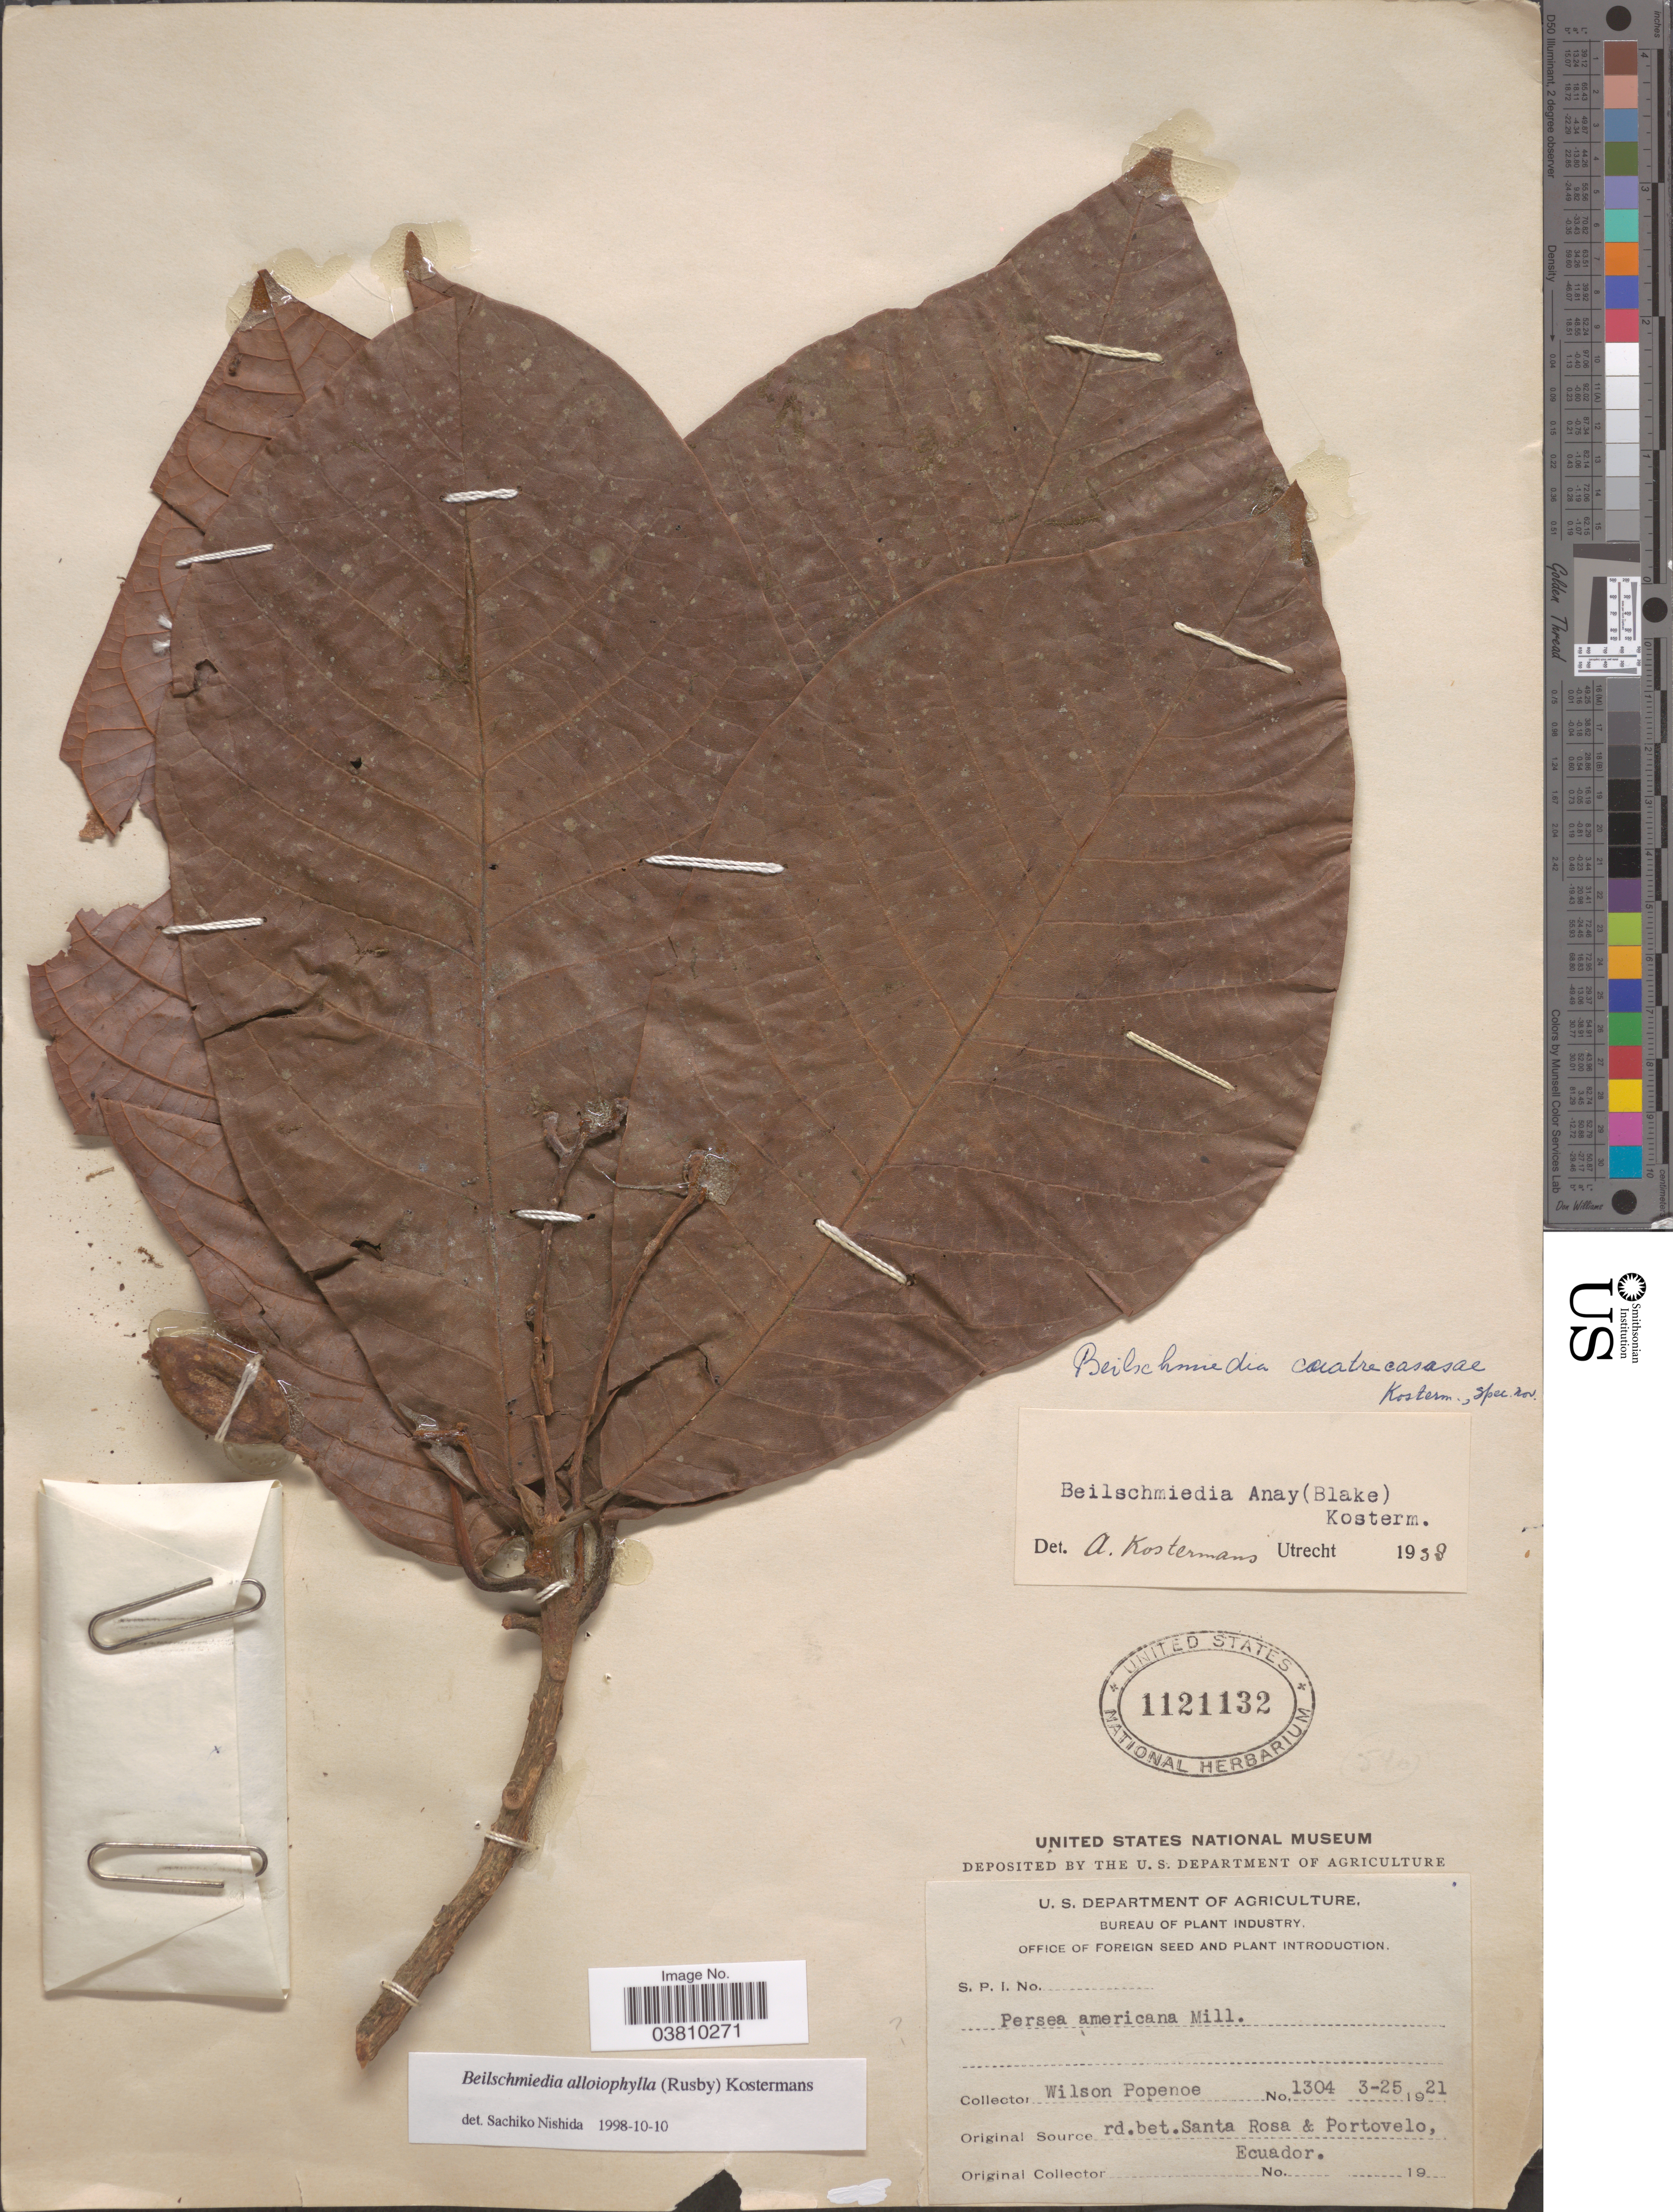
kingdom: Plantae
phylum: Tracheophyta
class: Magnoliopsida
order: Laurales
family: Lauraceae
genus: Beilschmiedia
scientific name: Beilschmiedia alloiophylla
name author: (Rusby) Kosterm.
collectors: F. Popenoe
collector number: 1304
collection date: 1921-03-25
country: Ecuador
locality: Rd. bet. Santa Rosa & Portovelo.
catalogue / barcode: US 1121132